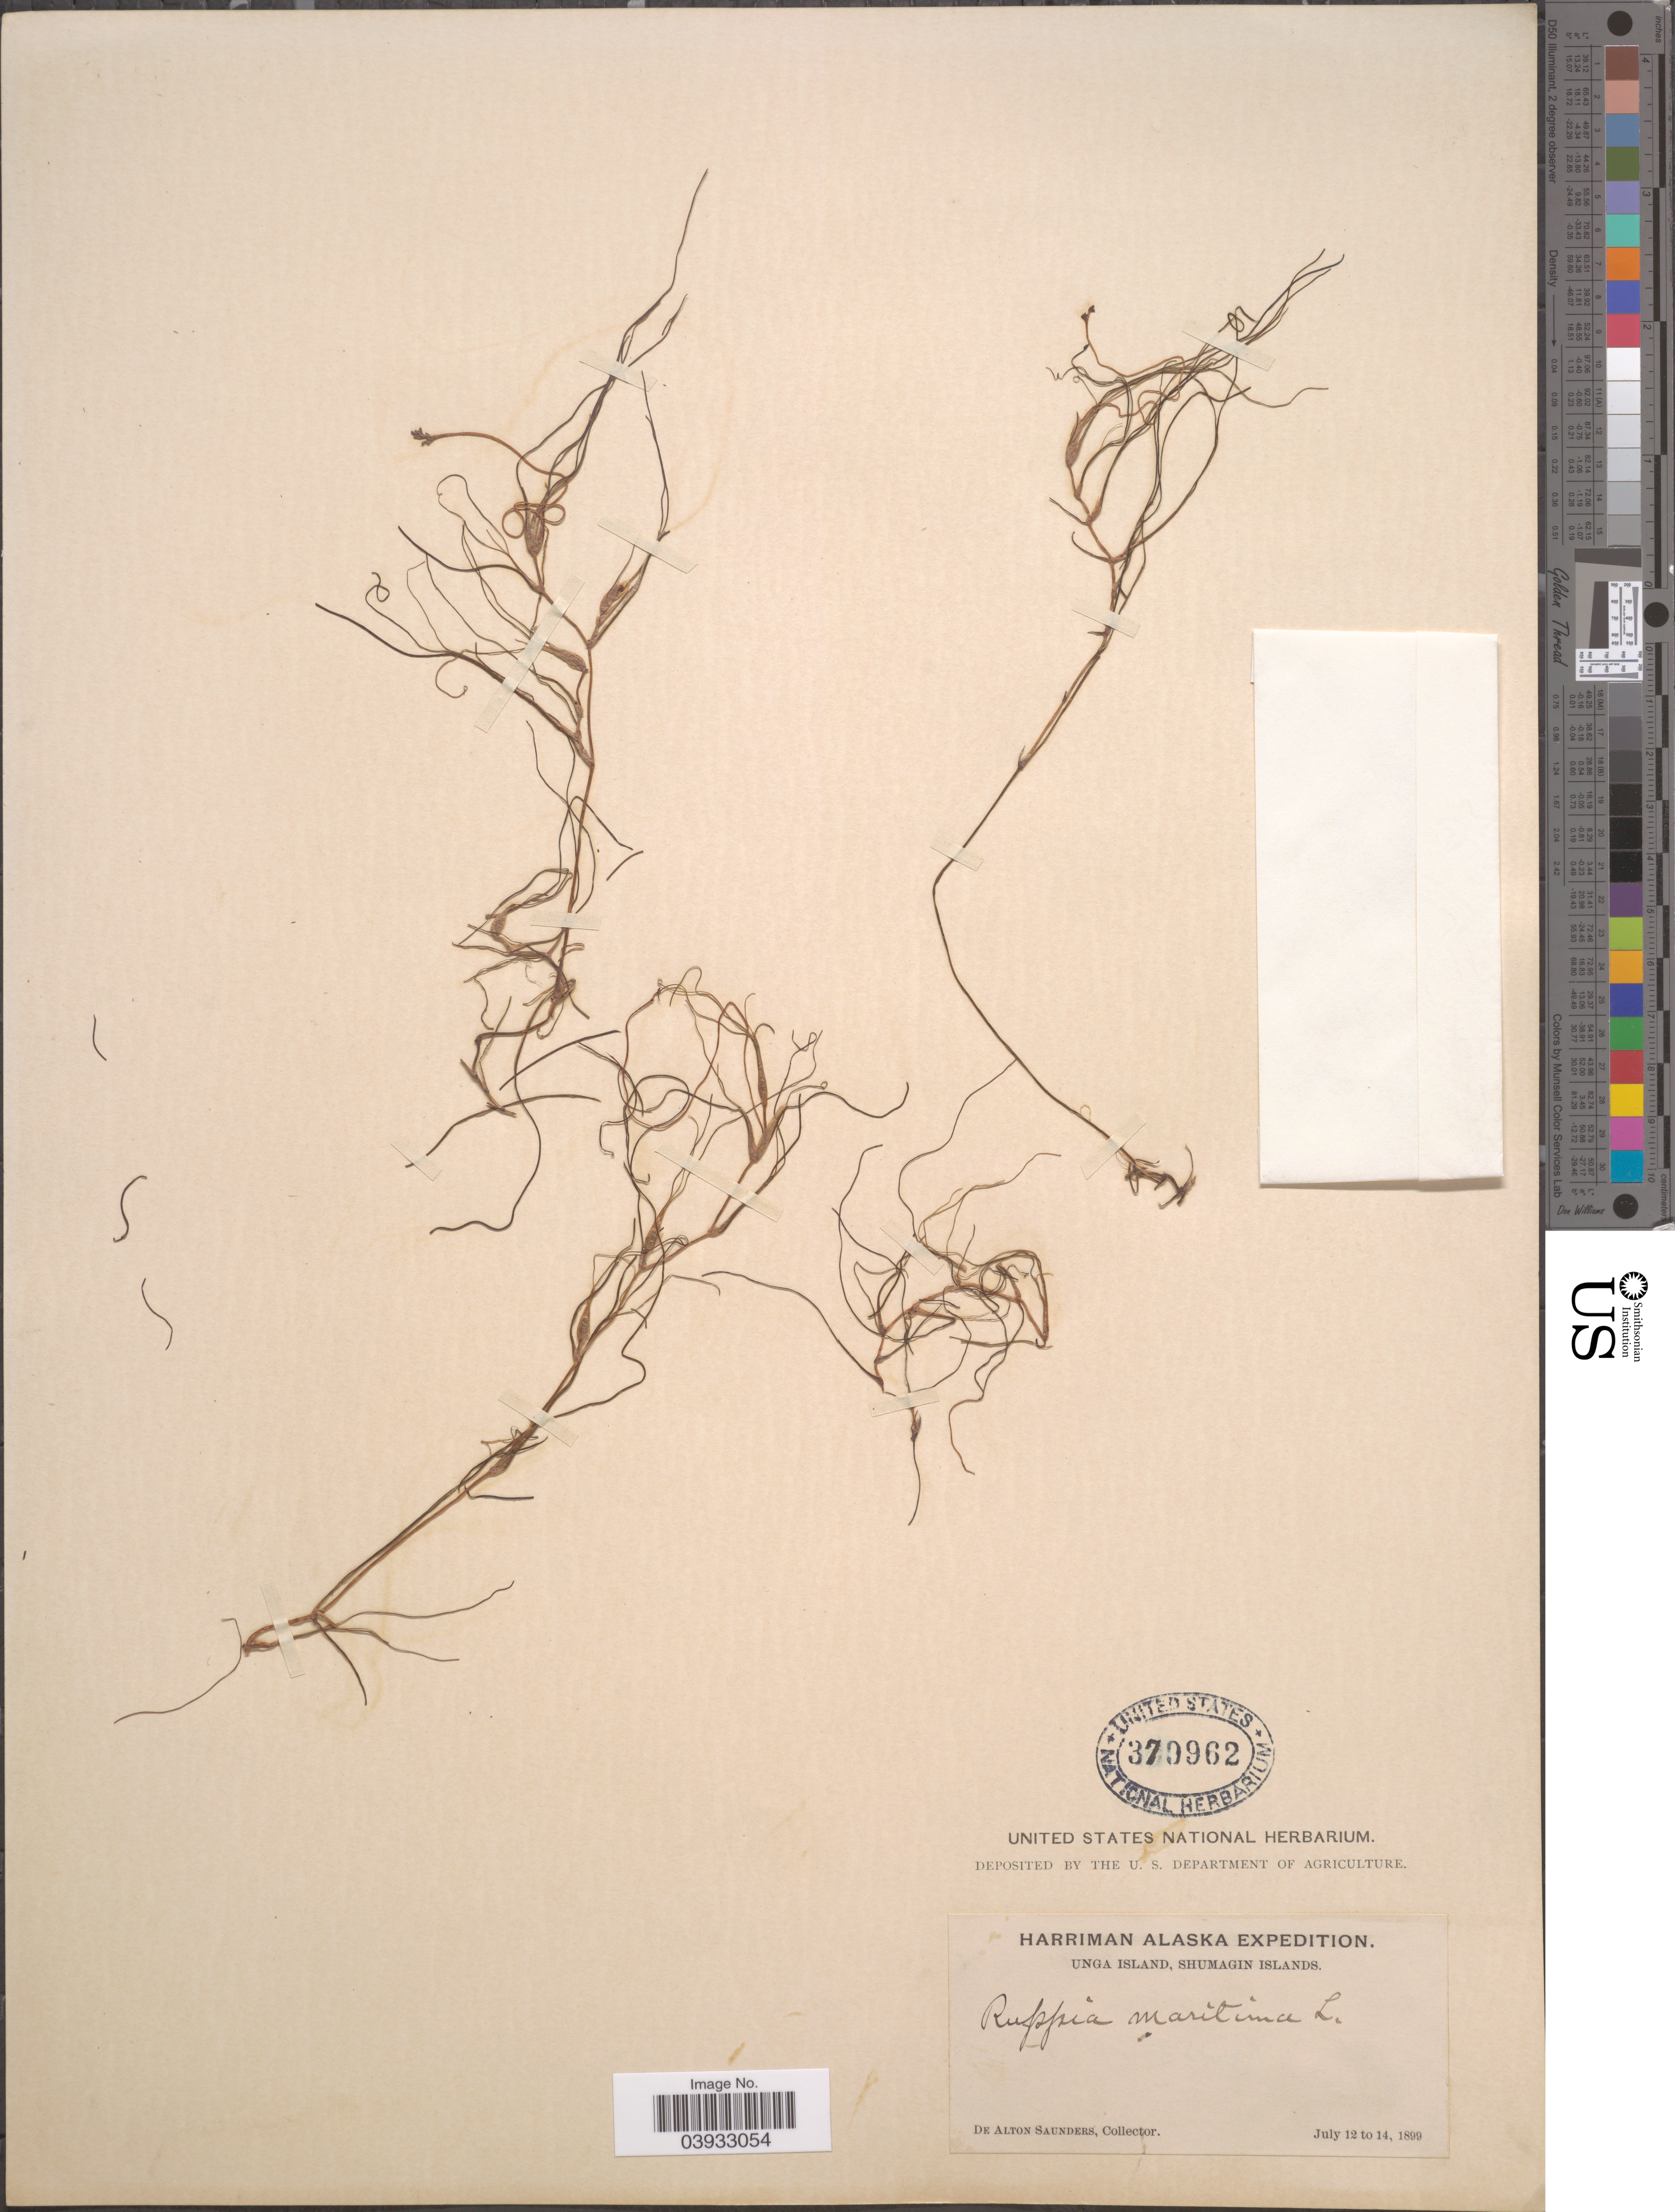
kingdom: Plantae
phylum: Tracheophyta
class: Liliopsida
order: Alismatales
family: Ruppiaceae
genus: Ruppia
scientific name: Ruppia maritima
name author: L.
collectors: D. A. Saunders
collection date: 1899-07-12/1899-07-14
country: United States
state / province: Alaska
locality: Unga Island, Shumagin Islands.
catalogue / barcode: US 379962